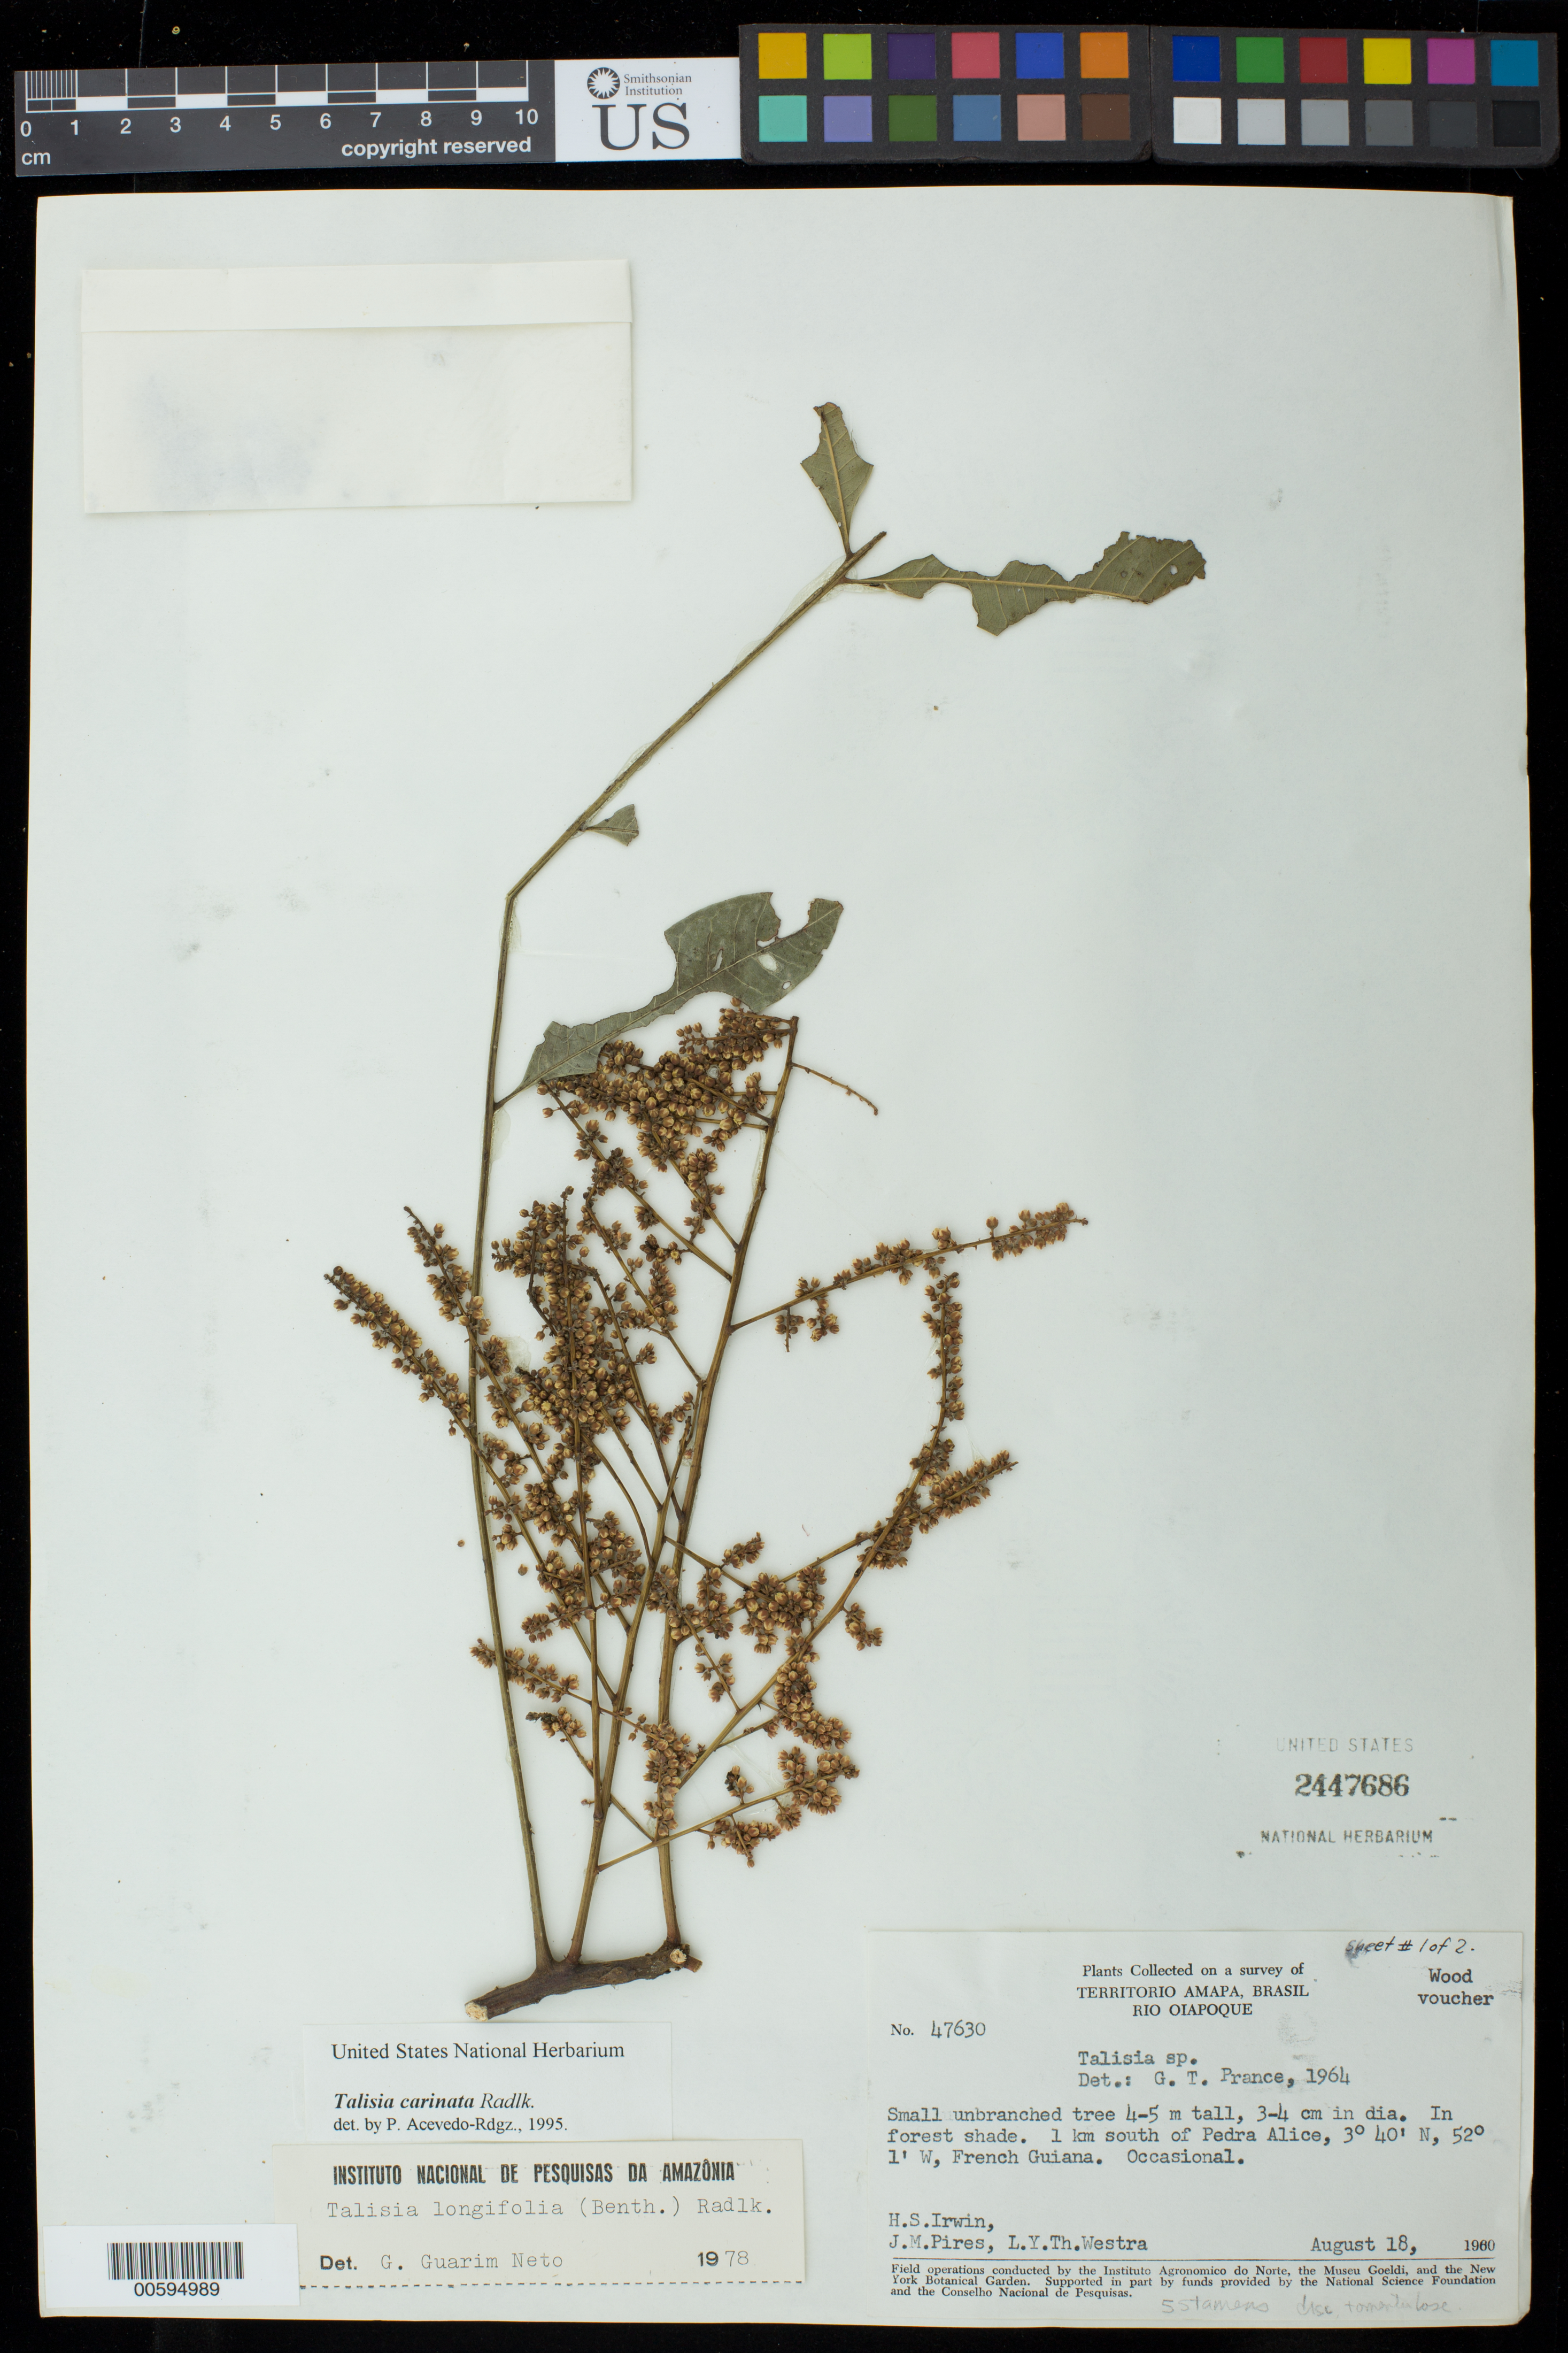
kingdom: Plantae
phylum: Tracheophyta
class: Magnoliopsida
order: Sapindales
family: Sapindaceae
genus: Talisia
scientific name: Talisia carinata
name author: Radlk.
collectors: H. Irwin & et al.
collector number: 47630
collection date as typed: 18 Aug 1960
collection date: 1960-08-18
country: French Guiana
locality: Pedra Alice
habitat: Forest shade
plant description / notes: US-2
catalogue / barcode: US 2447686